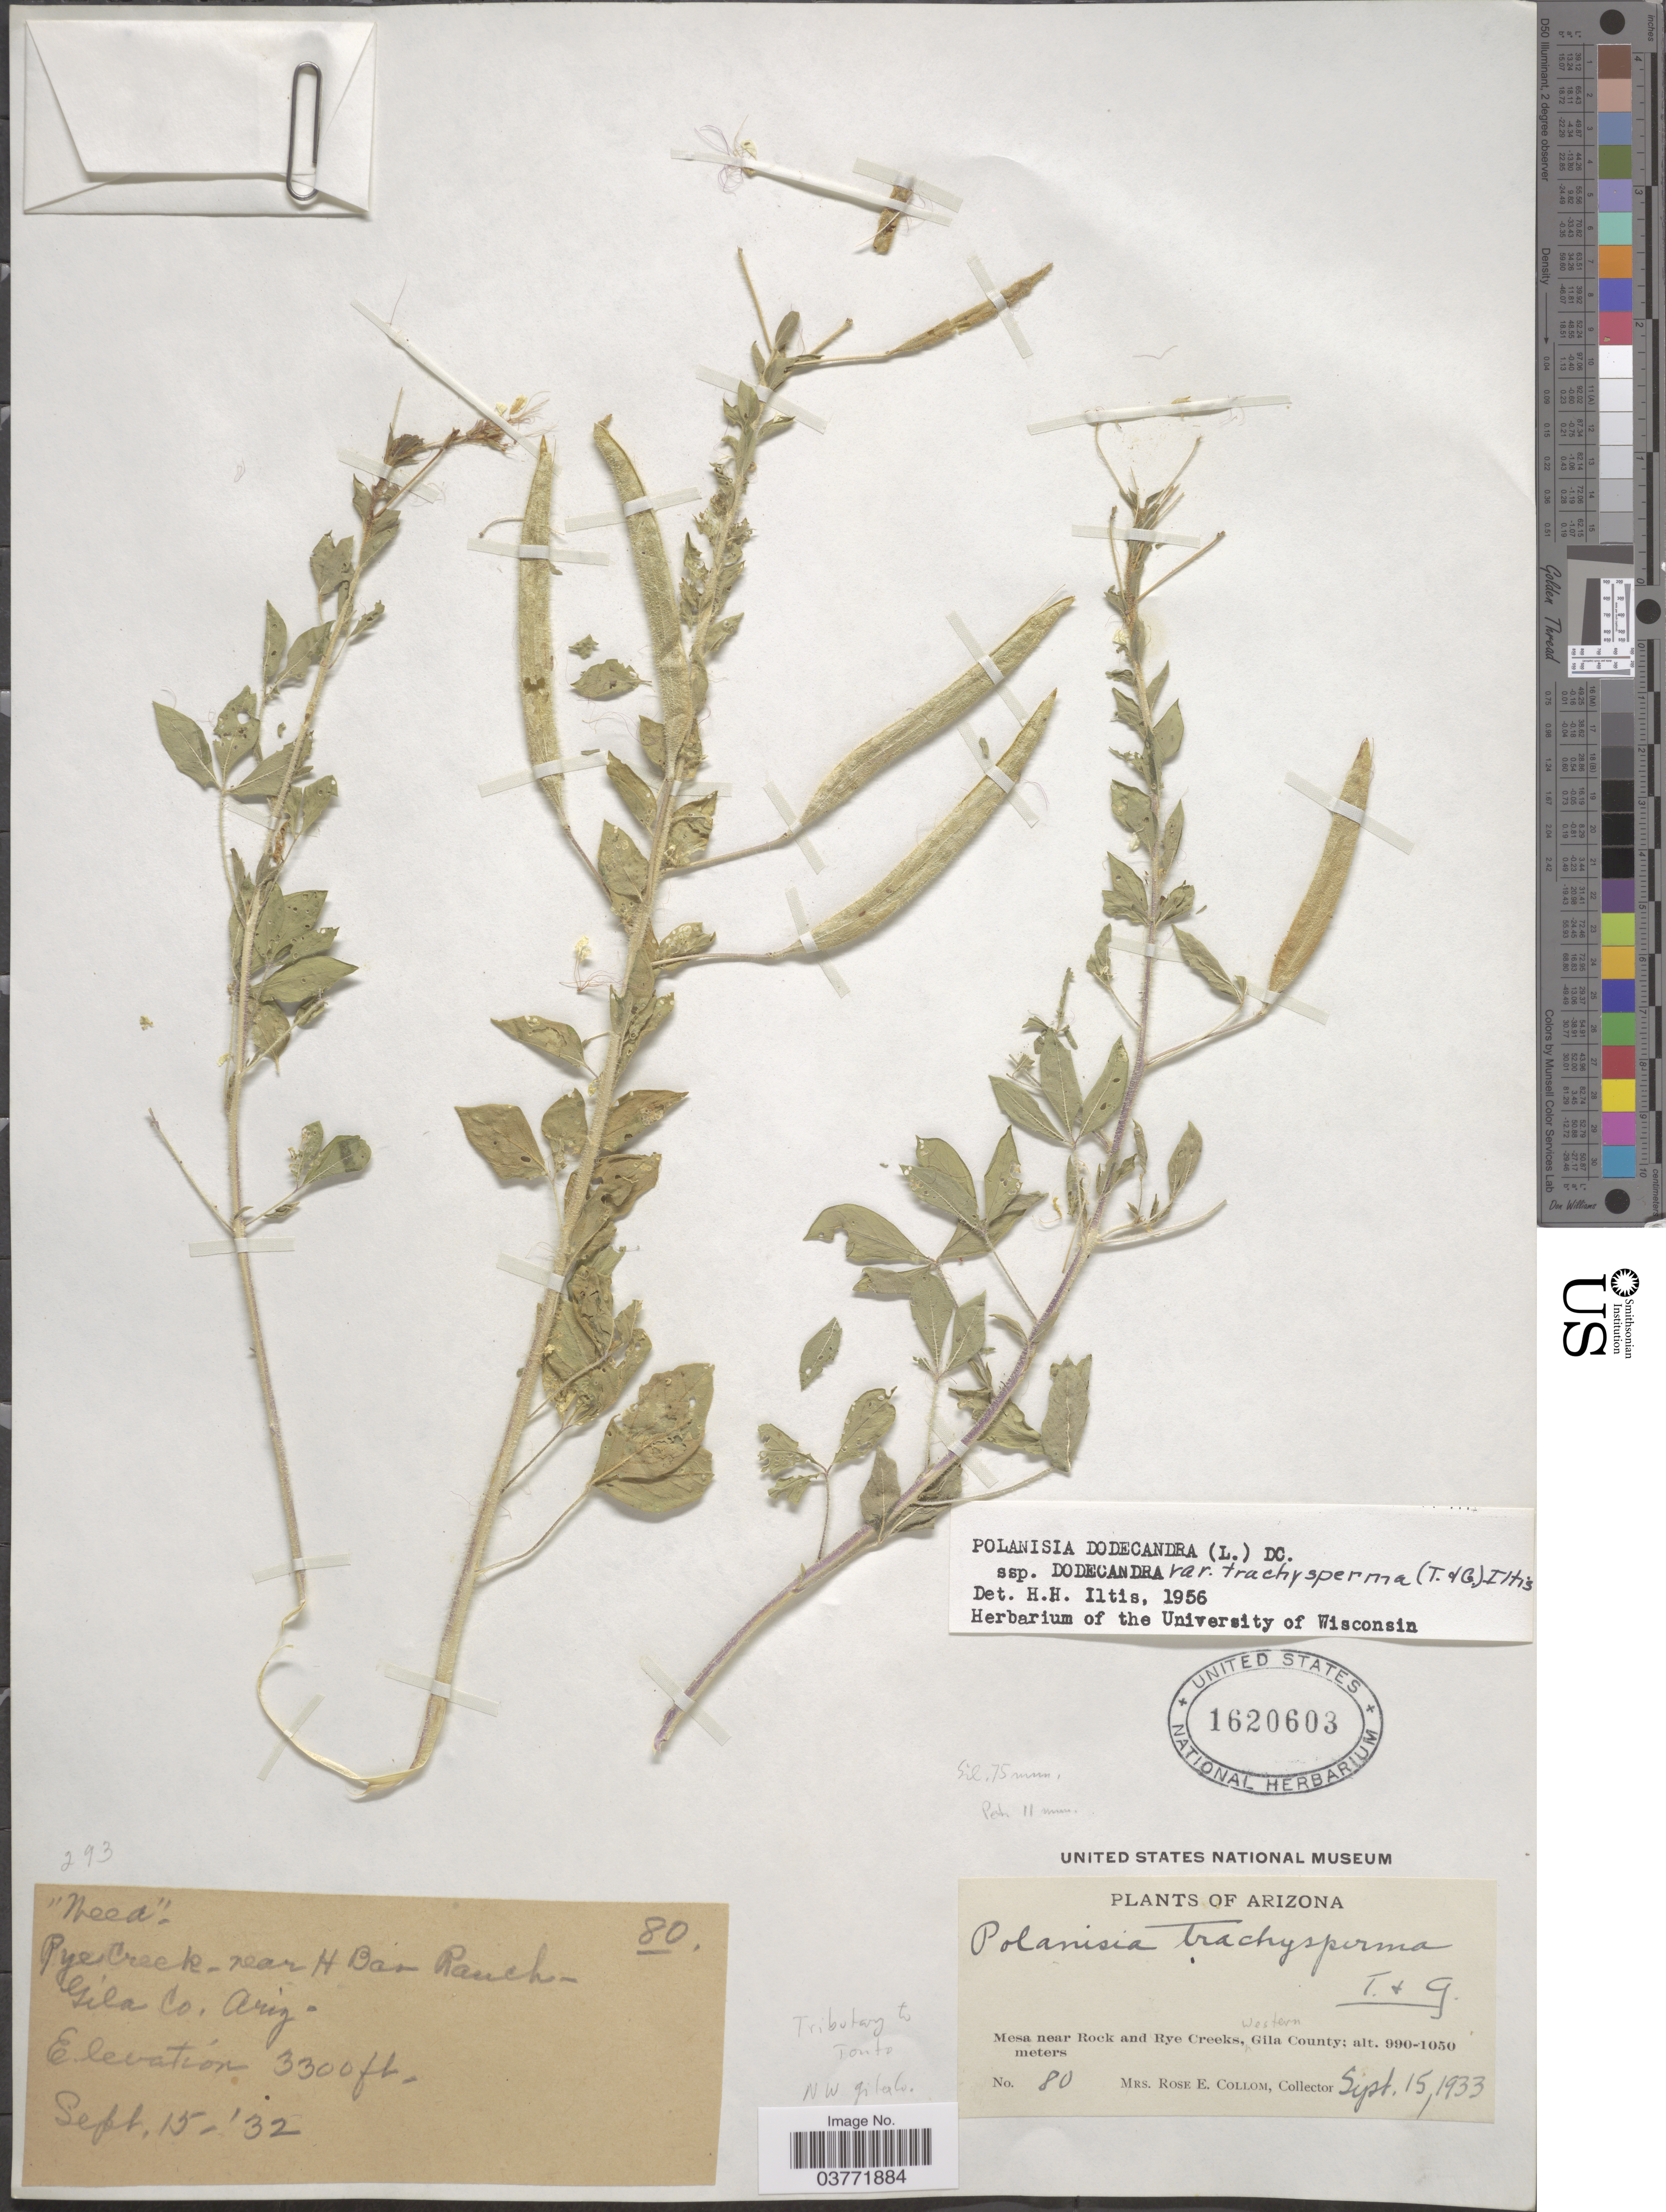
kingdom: Plantae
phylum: Tracheophyta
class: Magnoliopsida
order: Brassicales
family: Cleomaceae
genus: Polanisia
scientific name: Polanisia trachysperma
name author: Torr. & A. Gray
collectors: R. E. Collom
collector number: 80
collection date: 1933-07-15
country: United States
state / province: Arizona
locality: Mesa near Rock and Rye Creeks, Western Gila County. Rye Creek - near H Bar Ranch. tributary to Tonto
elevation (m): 990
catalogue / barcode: US 1620603